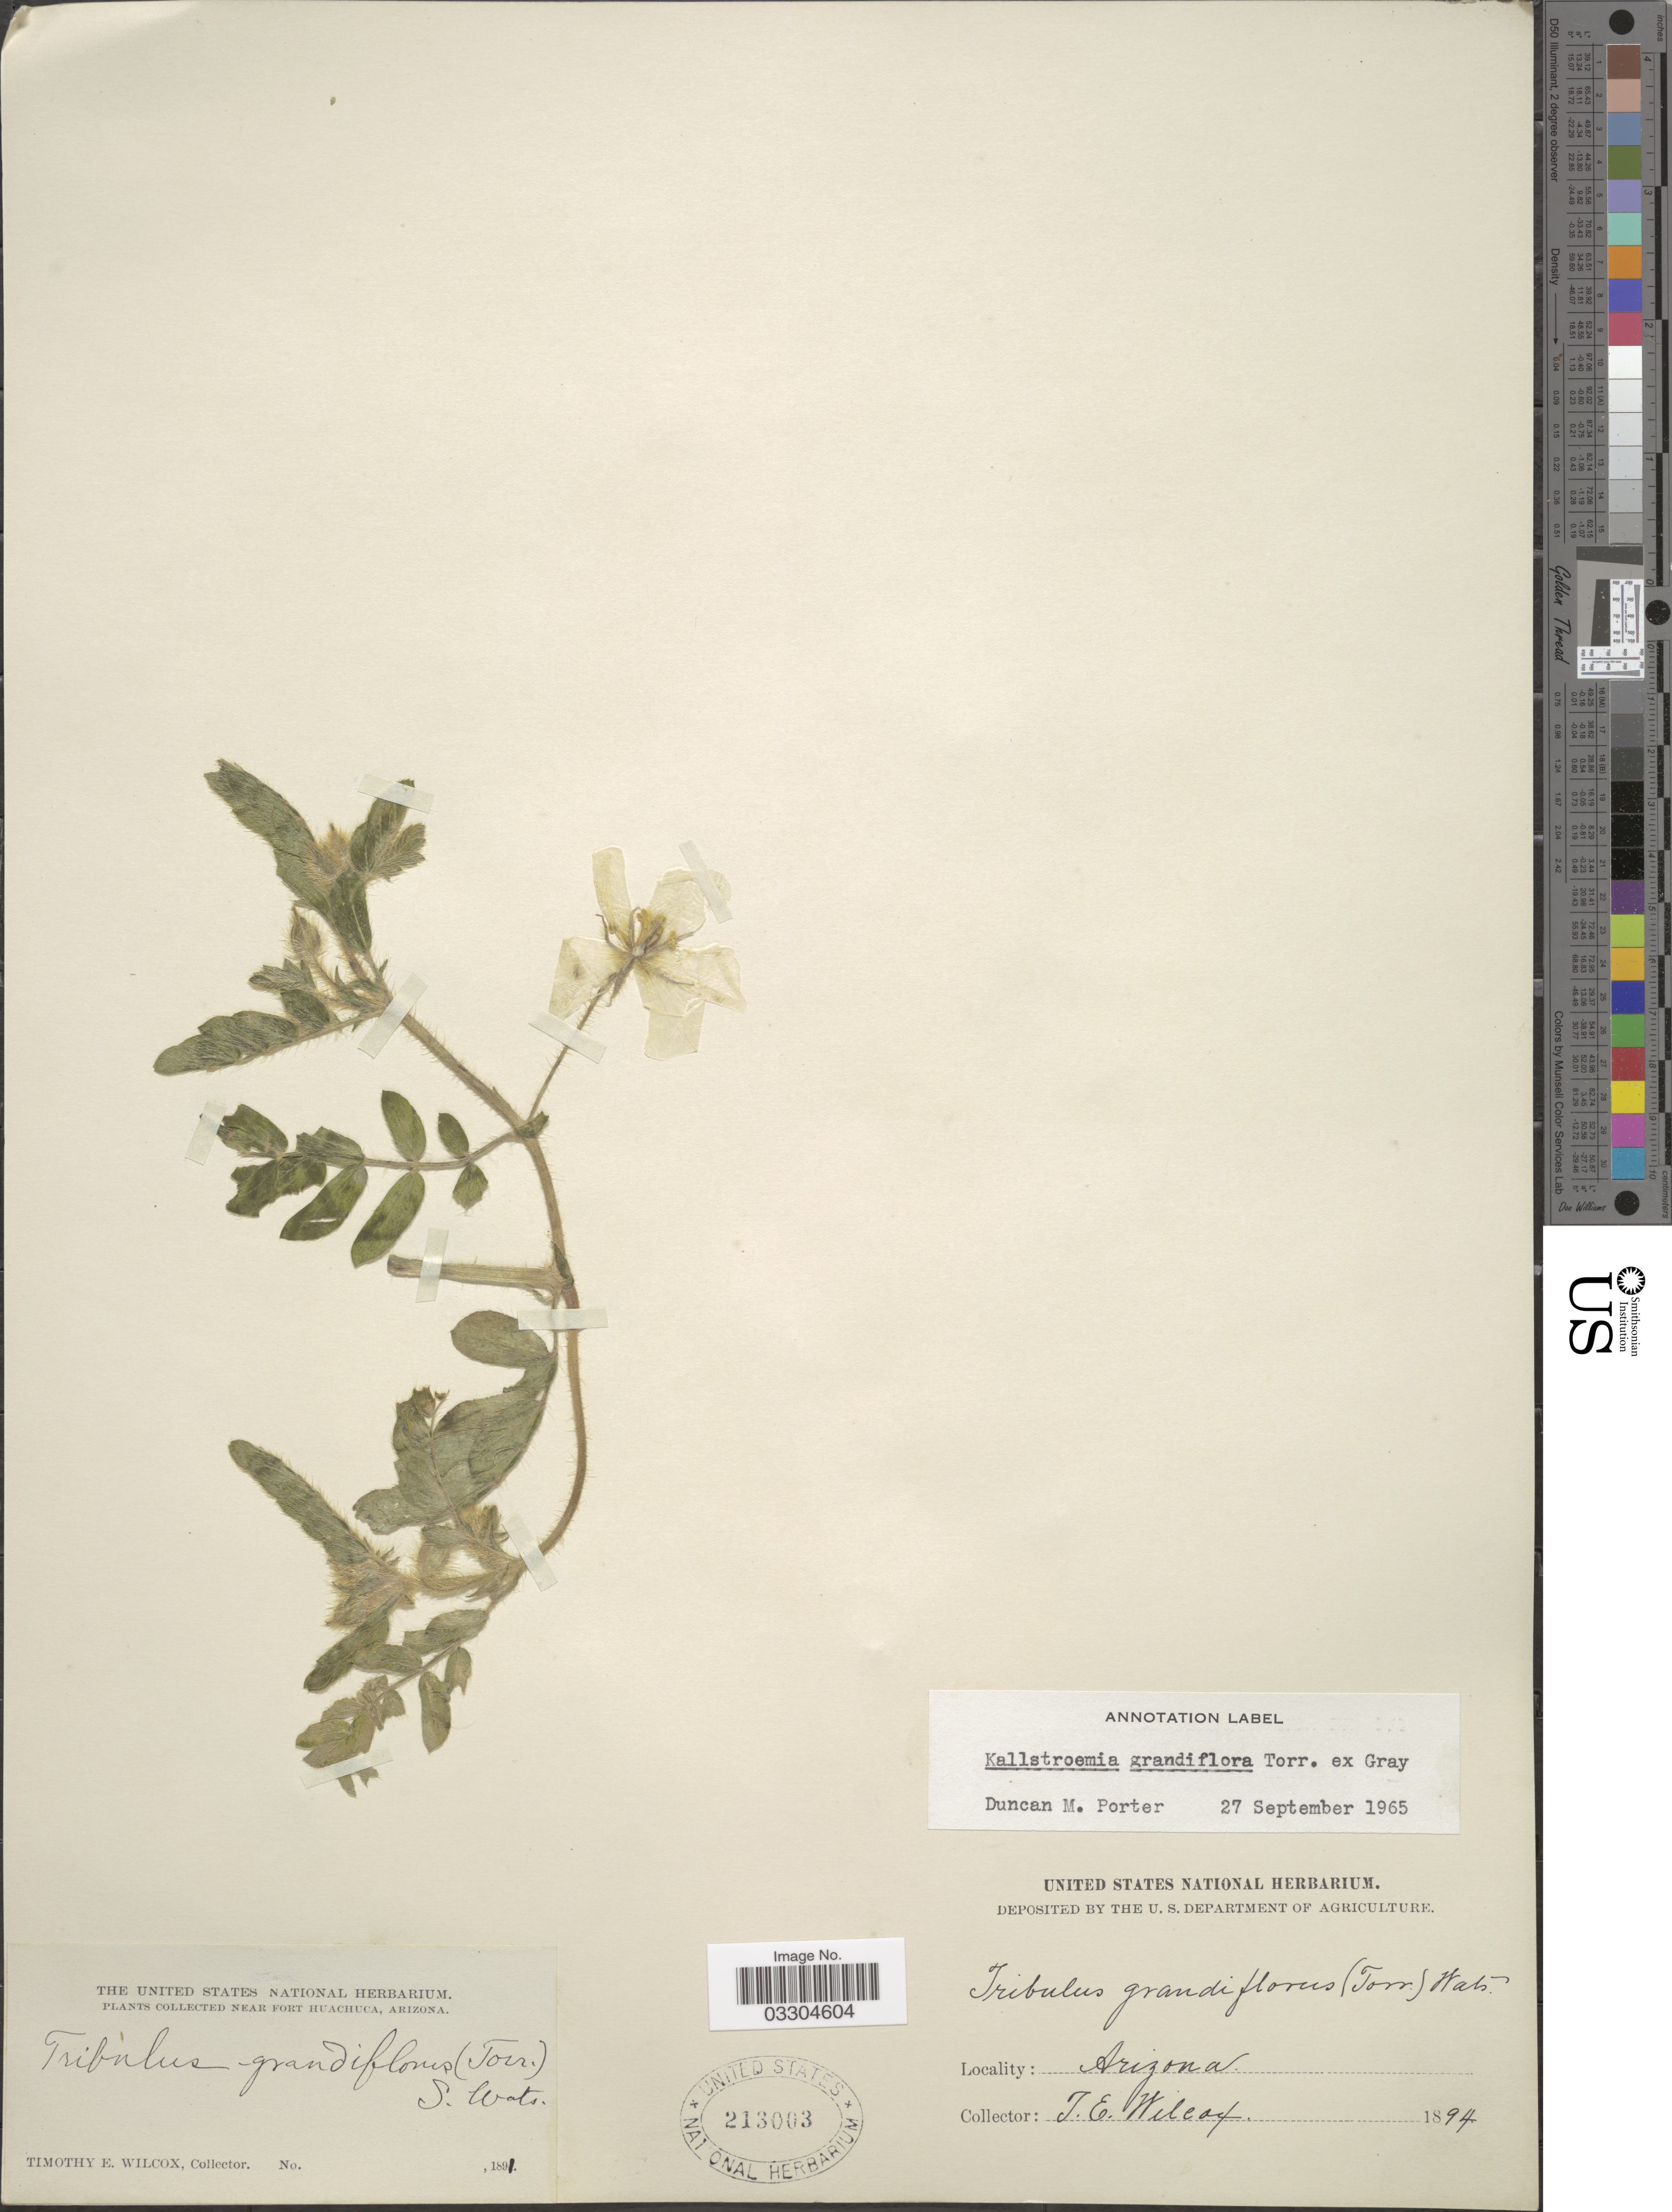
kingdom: Plantae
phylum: Tracheophyta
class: Magnoliopsida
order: Zygophyllales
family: Zygophyllaceae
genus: Kallstroemia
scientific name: Kallstroemia grandiflora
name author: Torr. ex A. Gray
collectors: T. E. Wilcox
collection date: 1894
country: United States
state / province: Arizona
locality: Near Fort Huachuca.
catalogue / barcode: US 213003